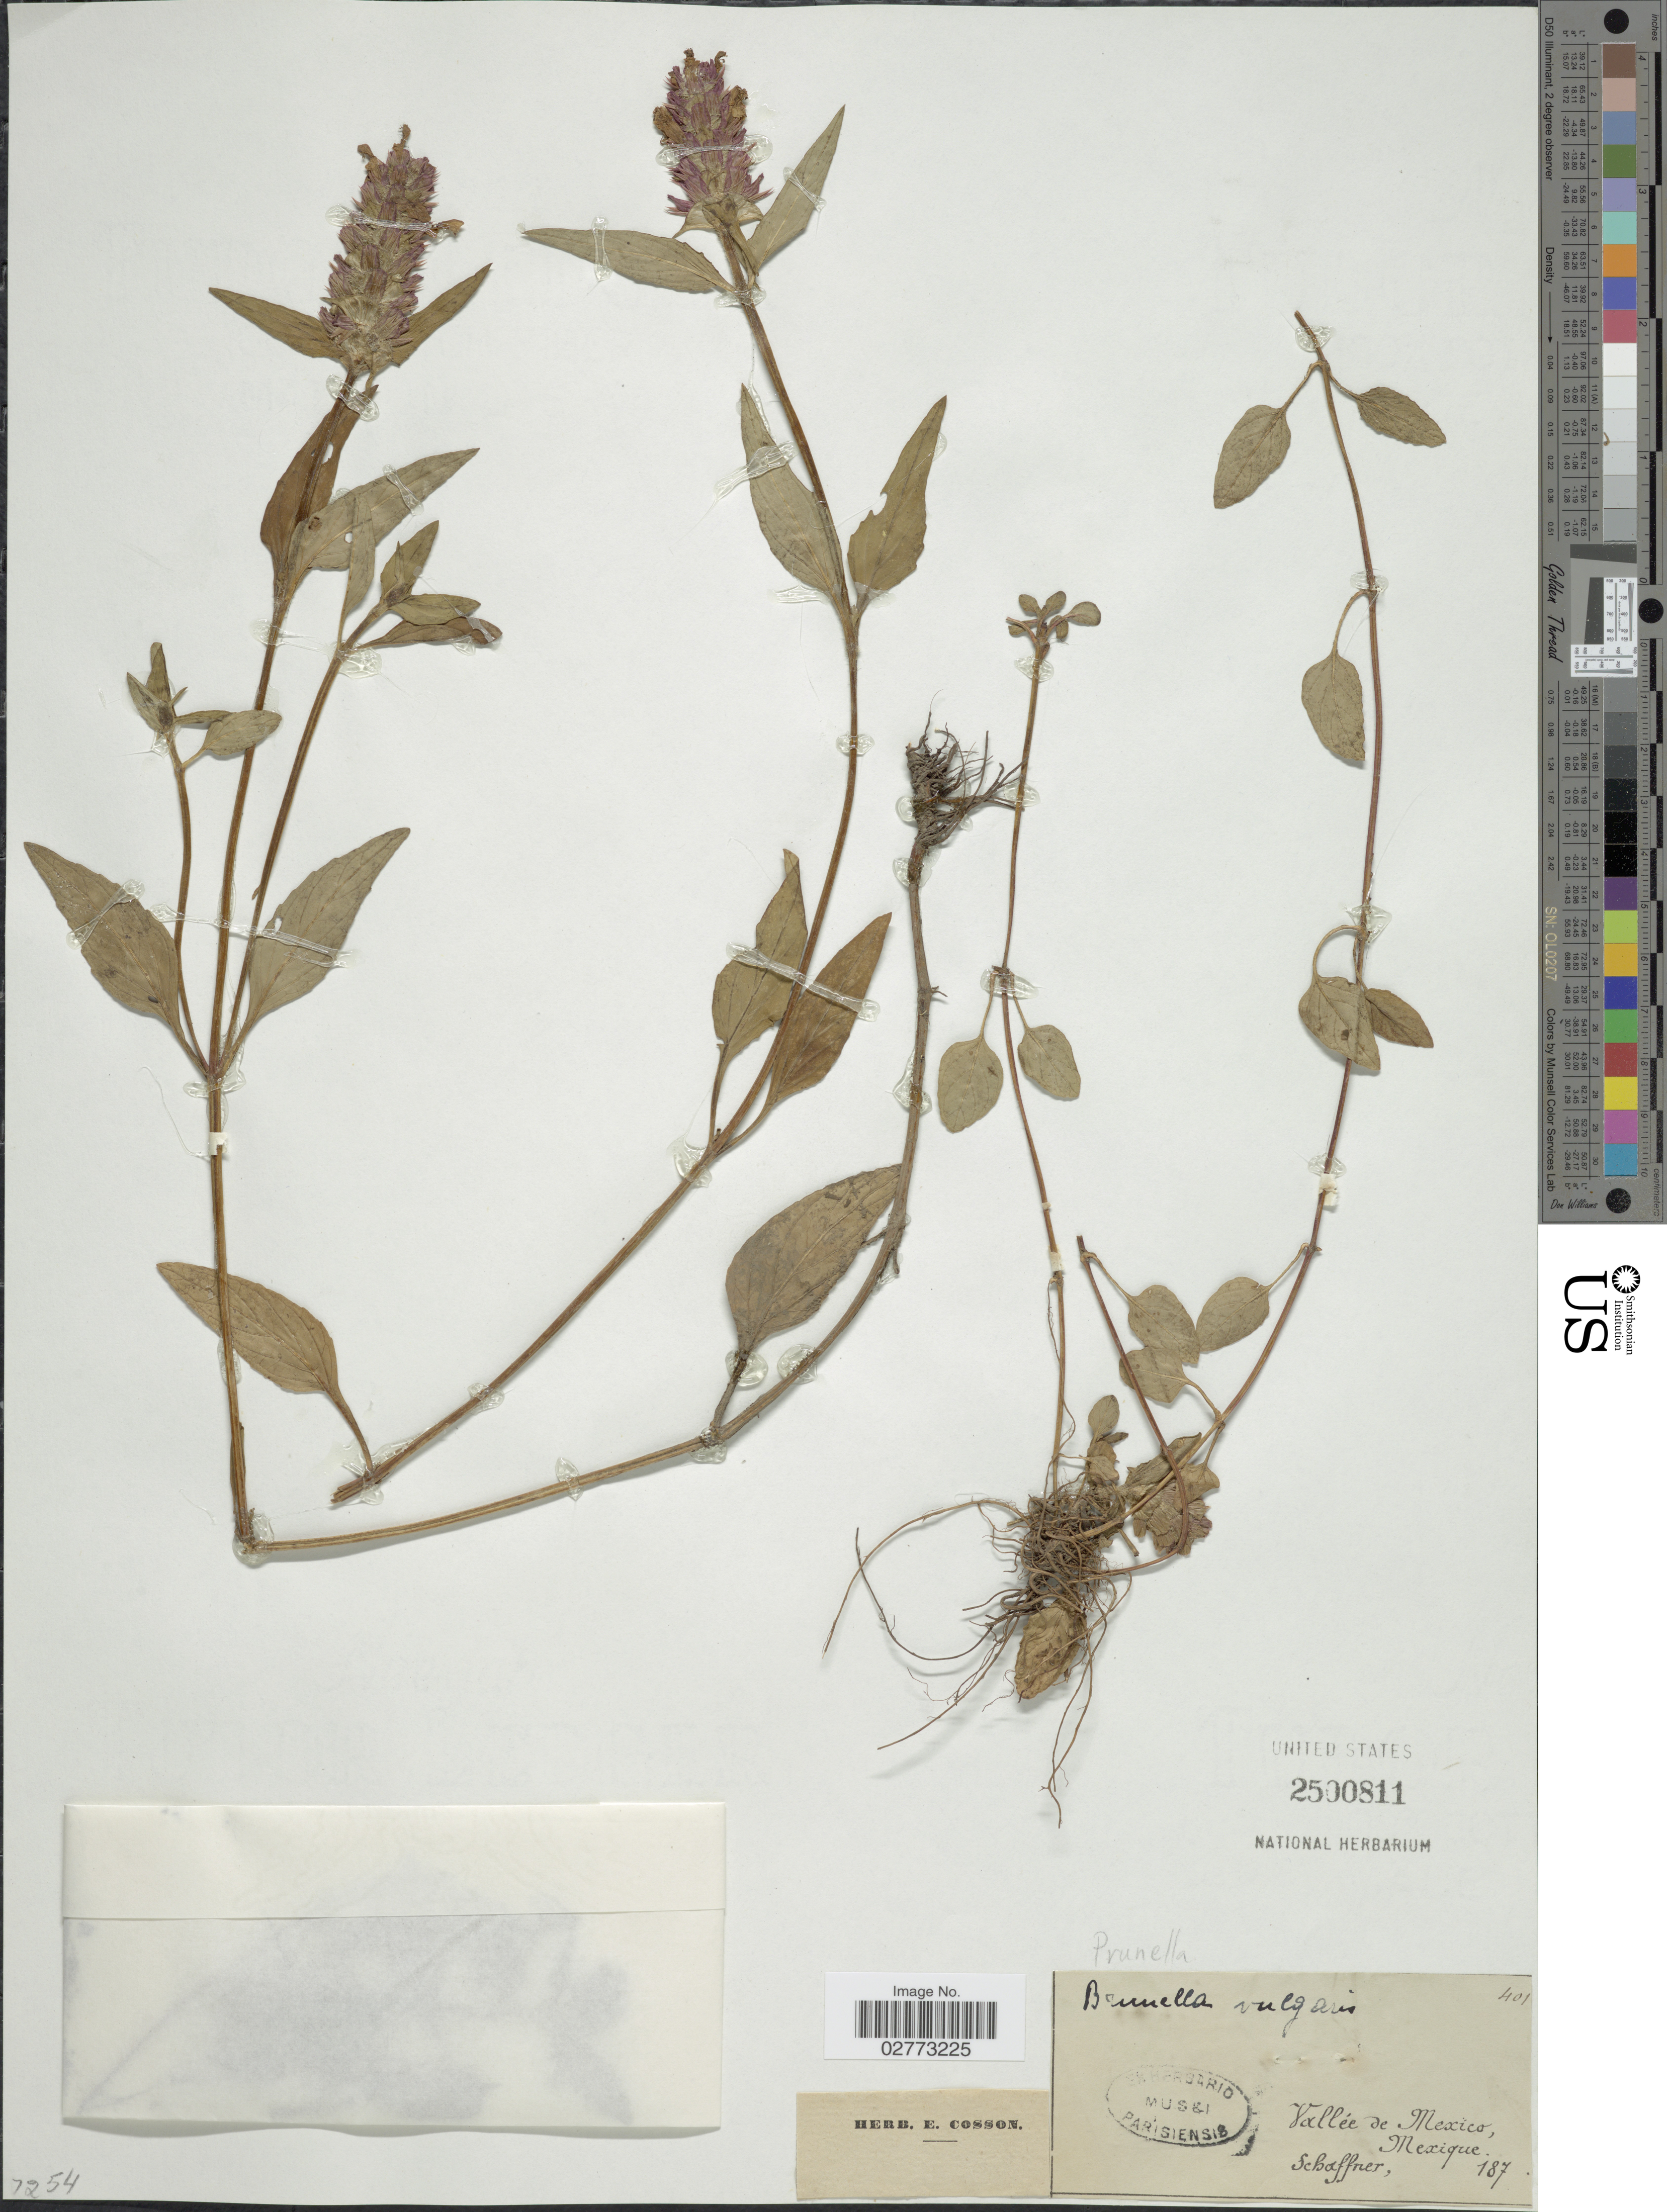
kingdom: Plantae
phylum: Tracheophyta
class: Magnoliopsida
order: Lamiales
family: Lamiaceae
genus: Prunella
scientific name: Prunella vulgaris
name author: L.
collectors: -. Schaffner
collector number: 401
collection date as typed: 187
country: Mexico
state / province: México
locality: Vallée de Mexico.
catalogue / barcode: US 2500811